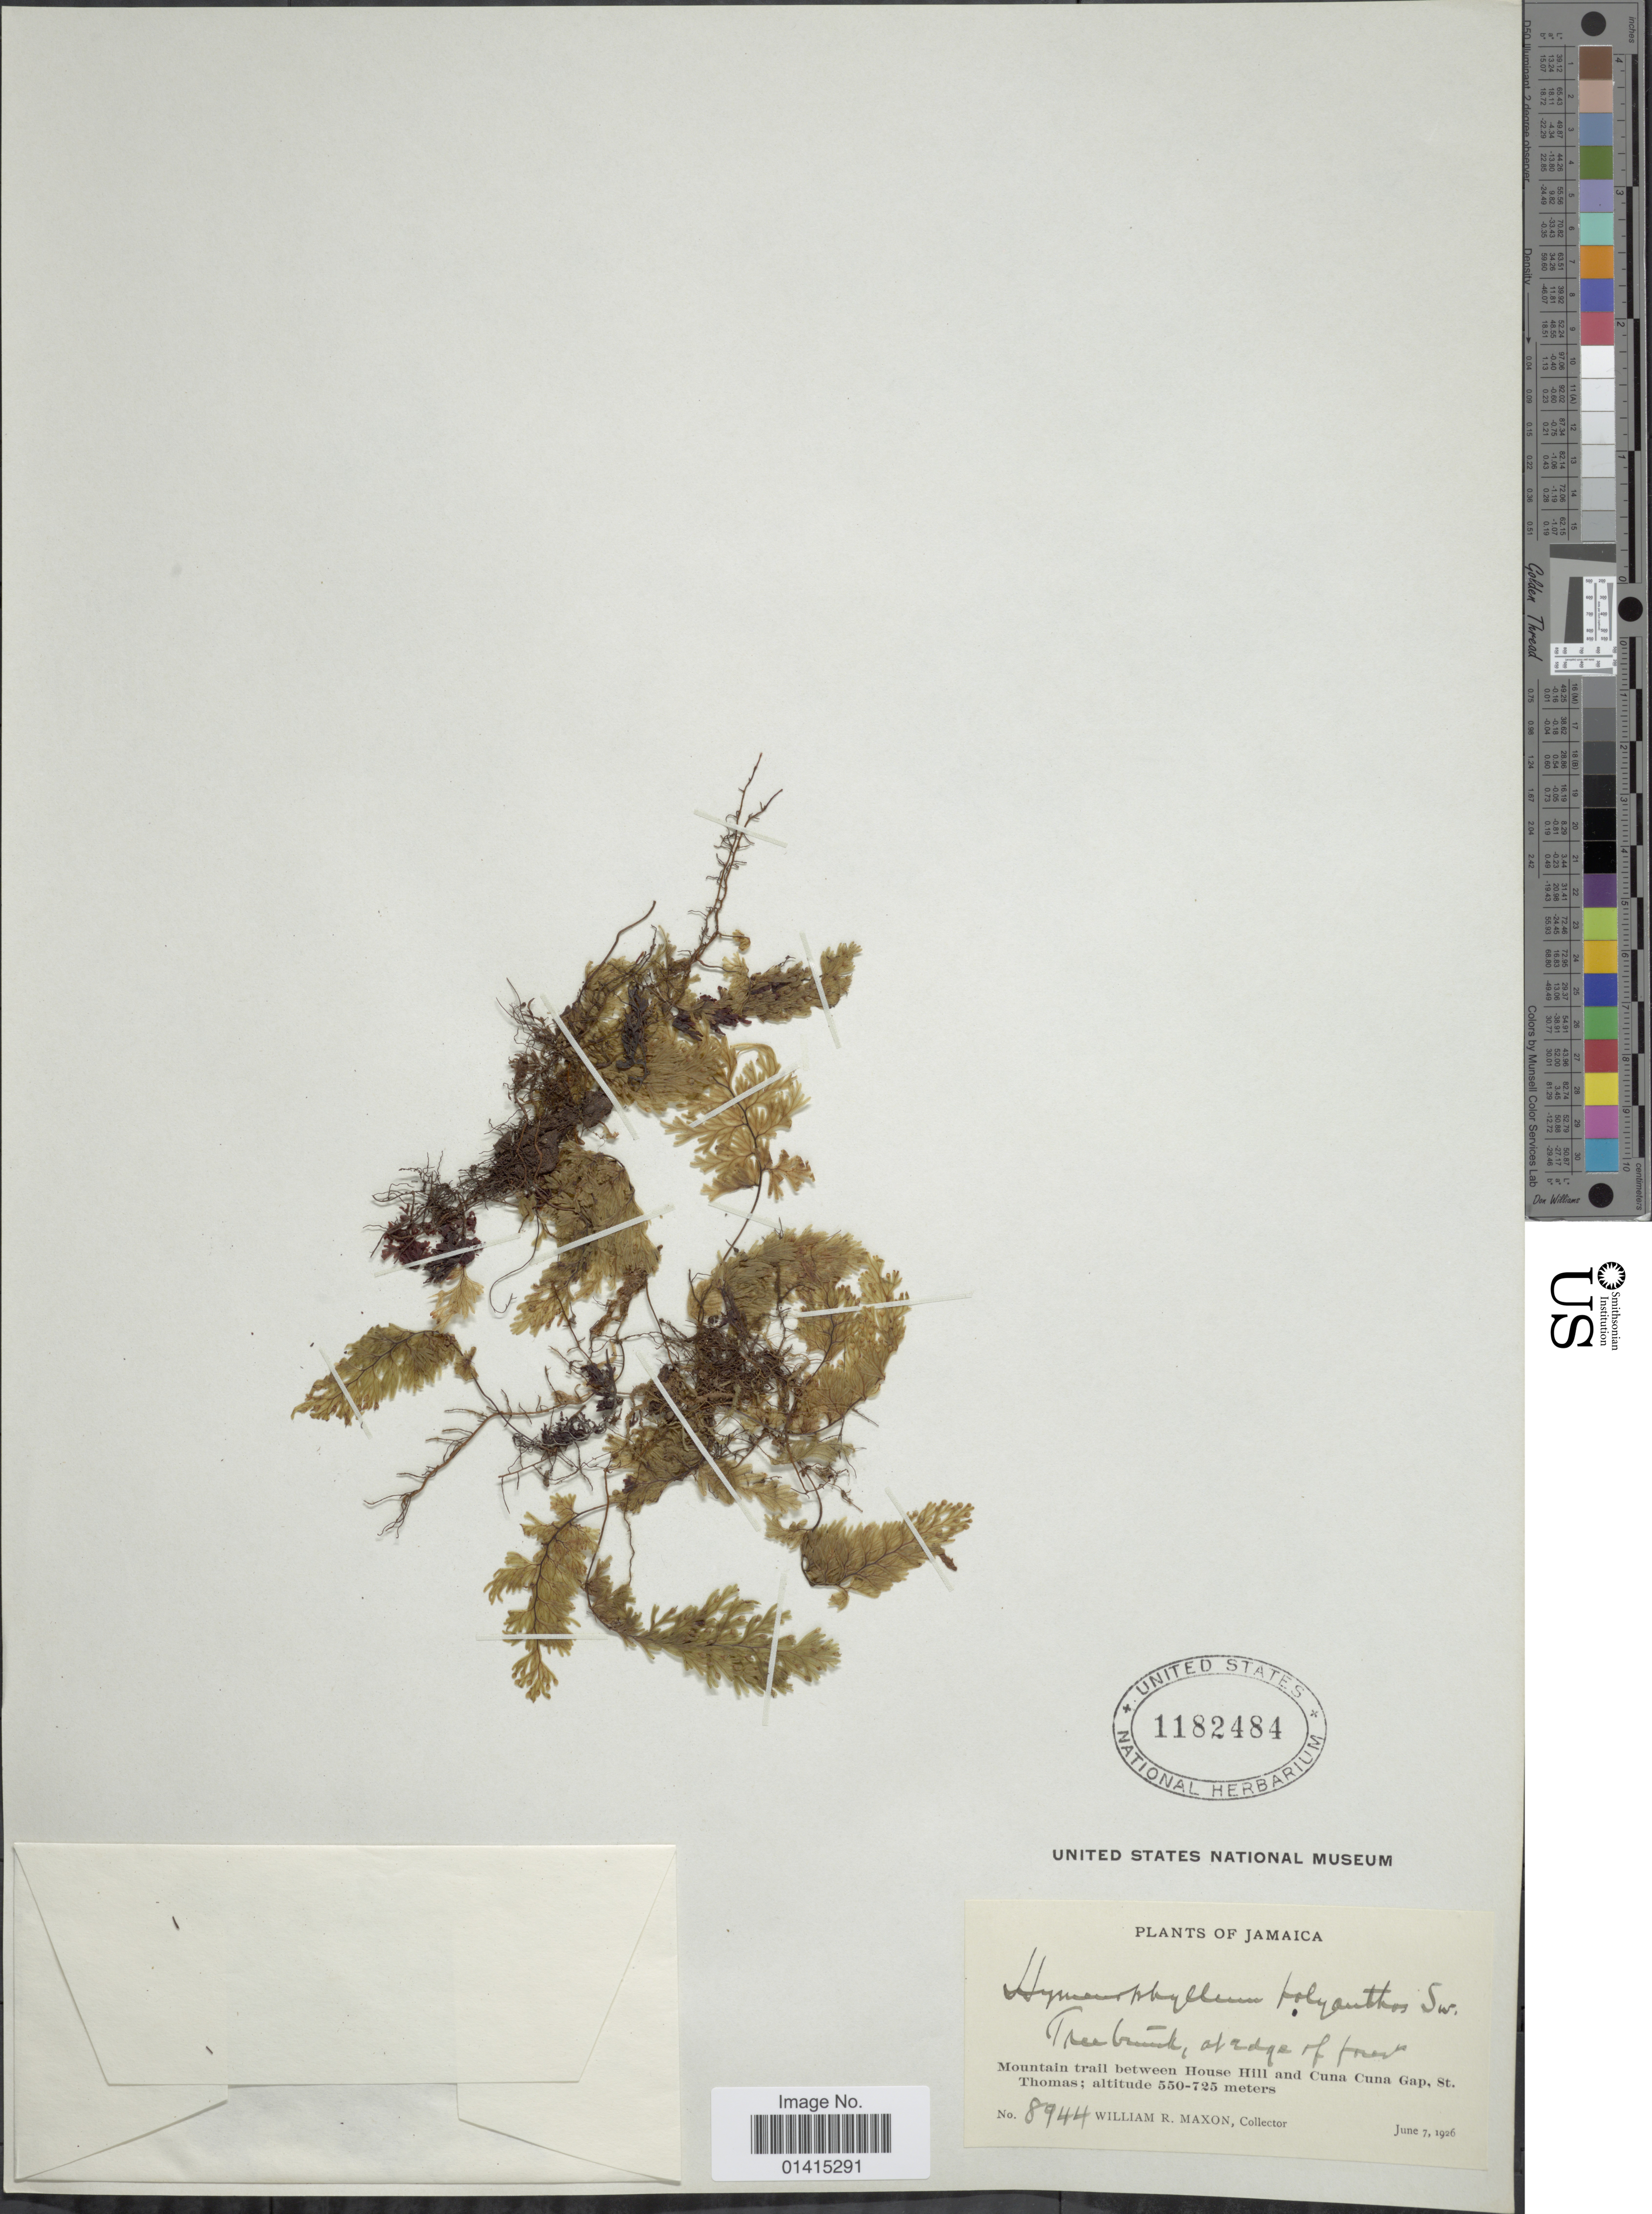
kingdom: Plantae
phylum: Tracheophyta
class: Polypodiopsida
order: Hymenophyllales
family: Hymenophyllaceae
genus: Hymenophyllum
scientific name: Hymenophyllum polyanthos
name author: (Sw.) Sw.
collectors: W. R. Maxon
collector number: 8944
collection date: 1926-06-07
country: Jamaica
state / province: Saint Thomas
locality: Mountain trail between House Hill and Cuna Cuna Gap, St. Thomas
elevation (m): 550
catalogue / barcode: US 1182484